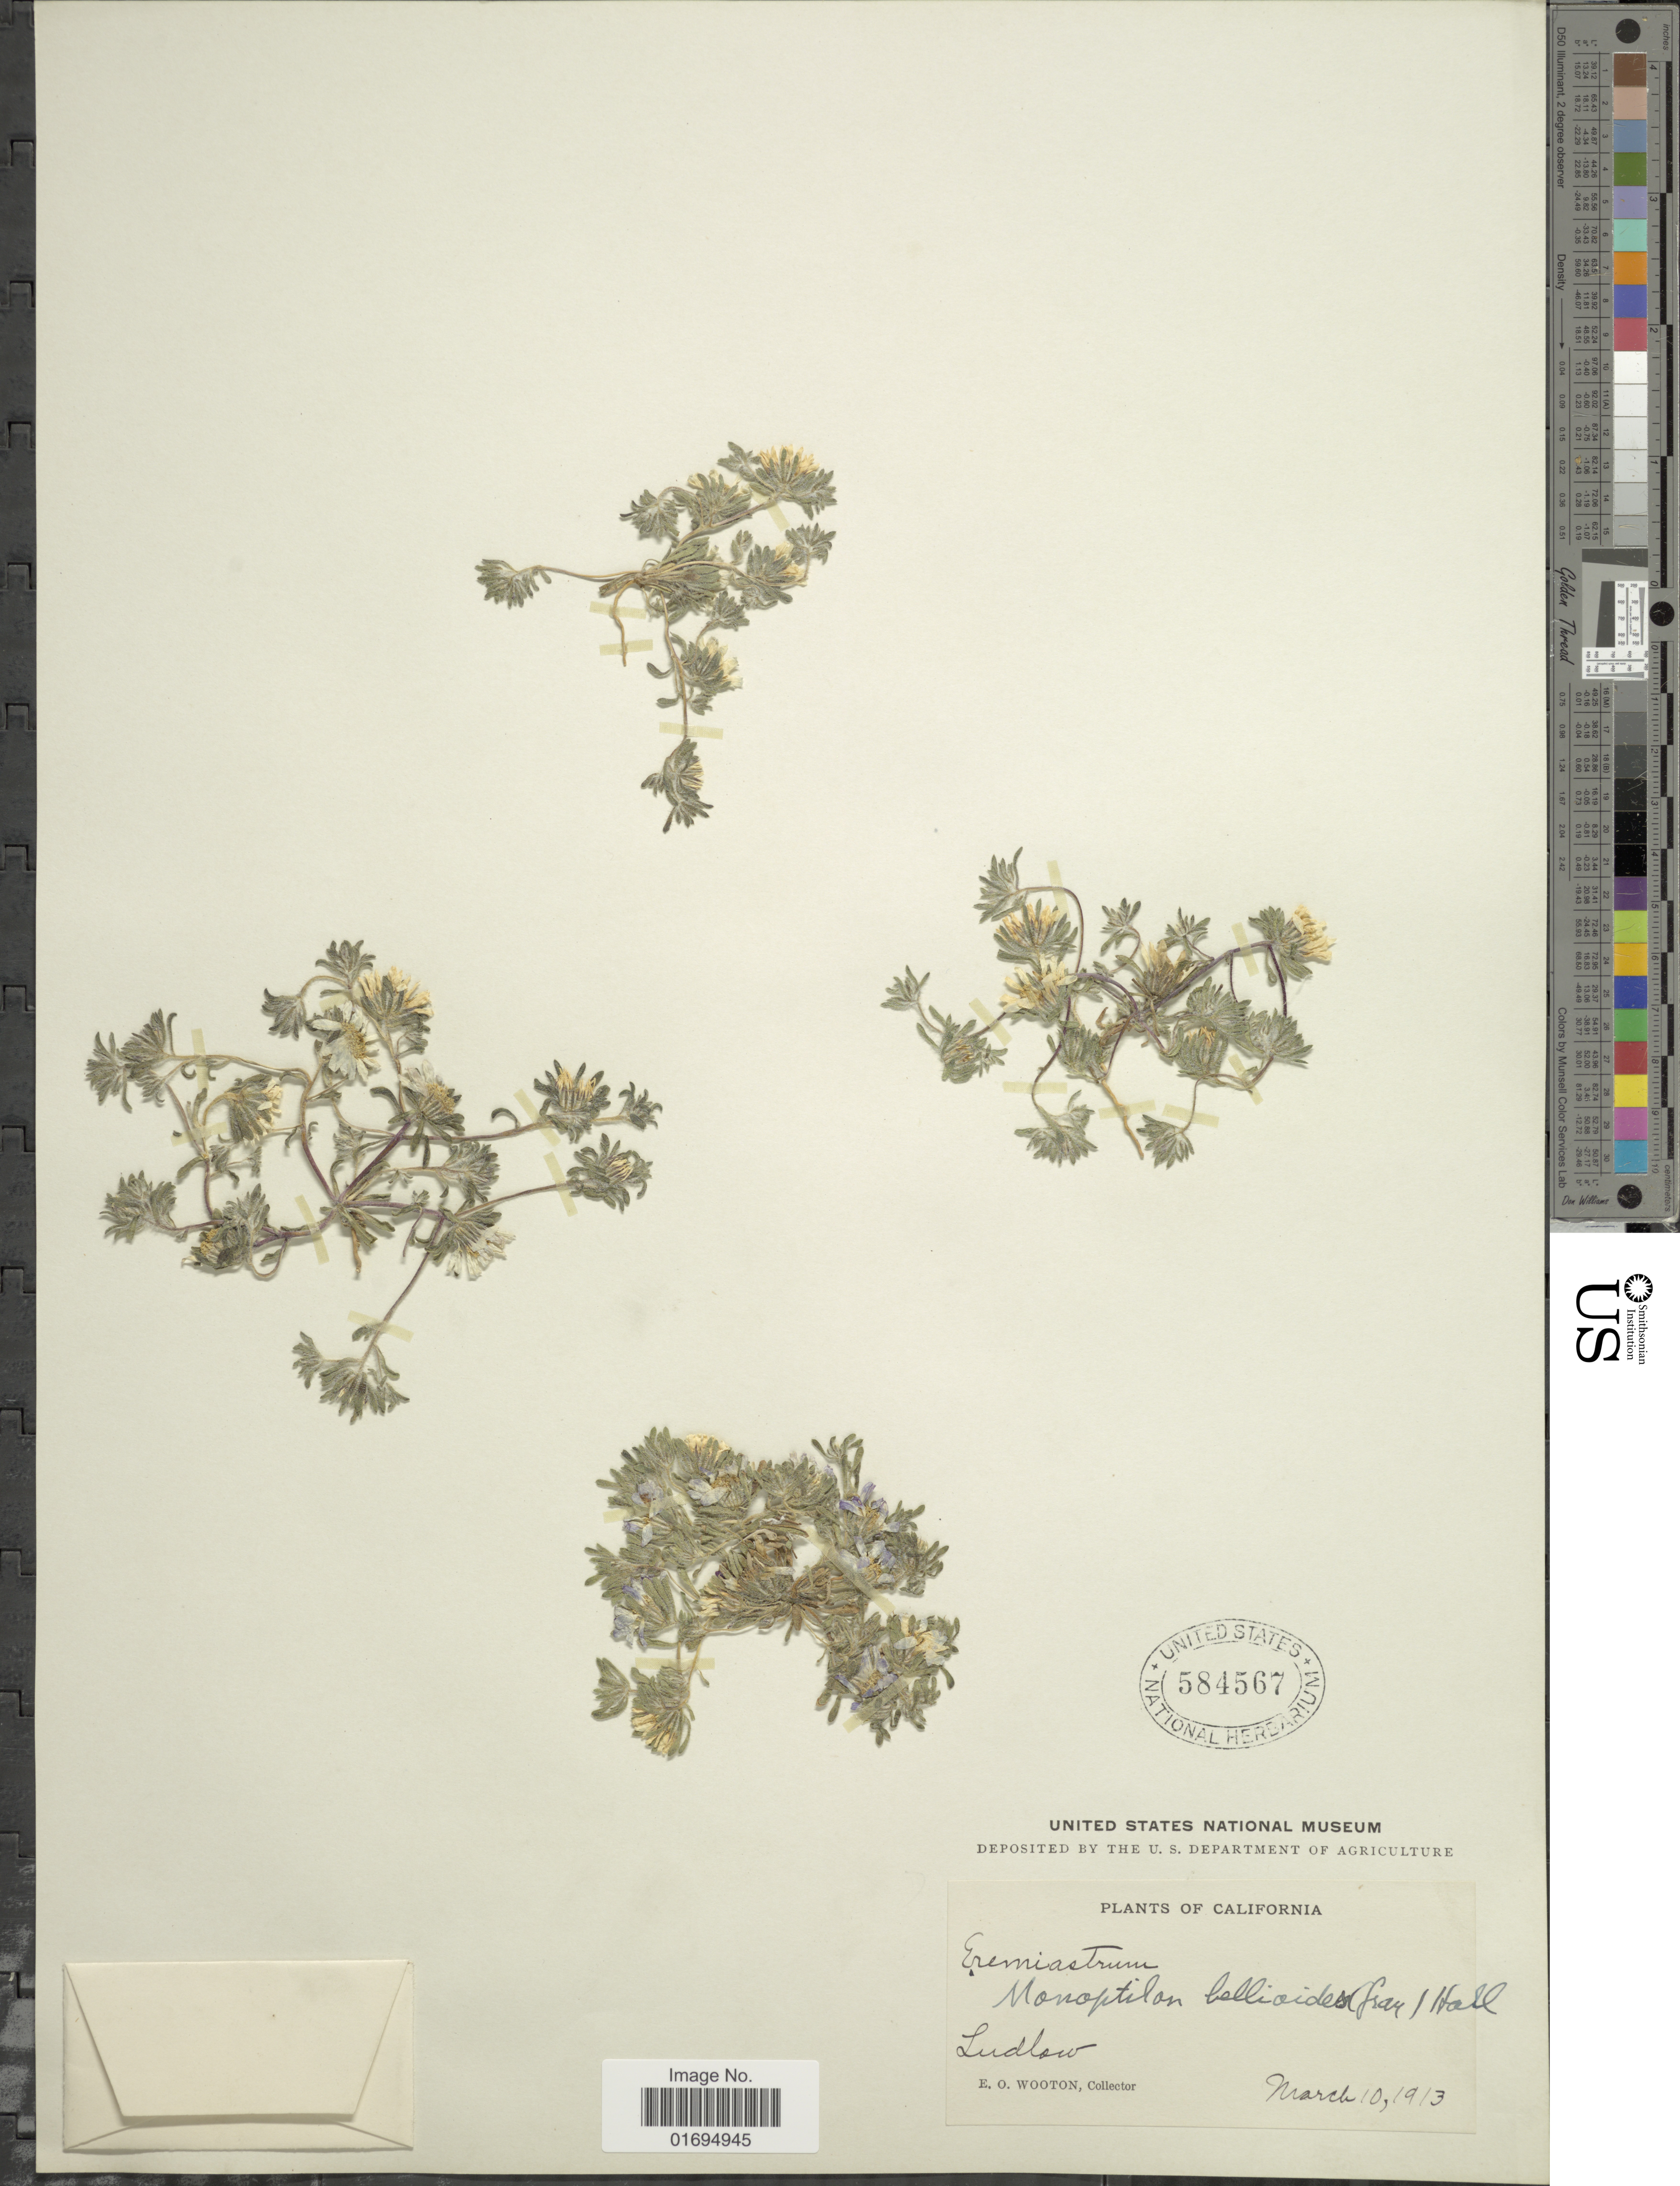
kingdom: Plantae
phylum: Tracheophyta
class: Magnoliopsida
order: Asterales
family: Asteraceae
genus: Monoptilon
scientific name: Monoptilon bellioides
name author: (A. Gray) H.M. Hall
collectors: E. O. Wooton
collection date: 1913-03-10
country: United States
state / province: California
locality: Ludlow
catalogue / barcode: US 584567